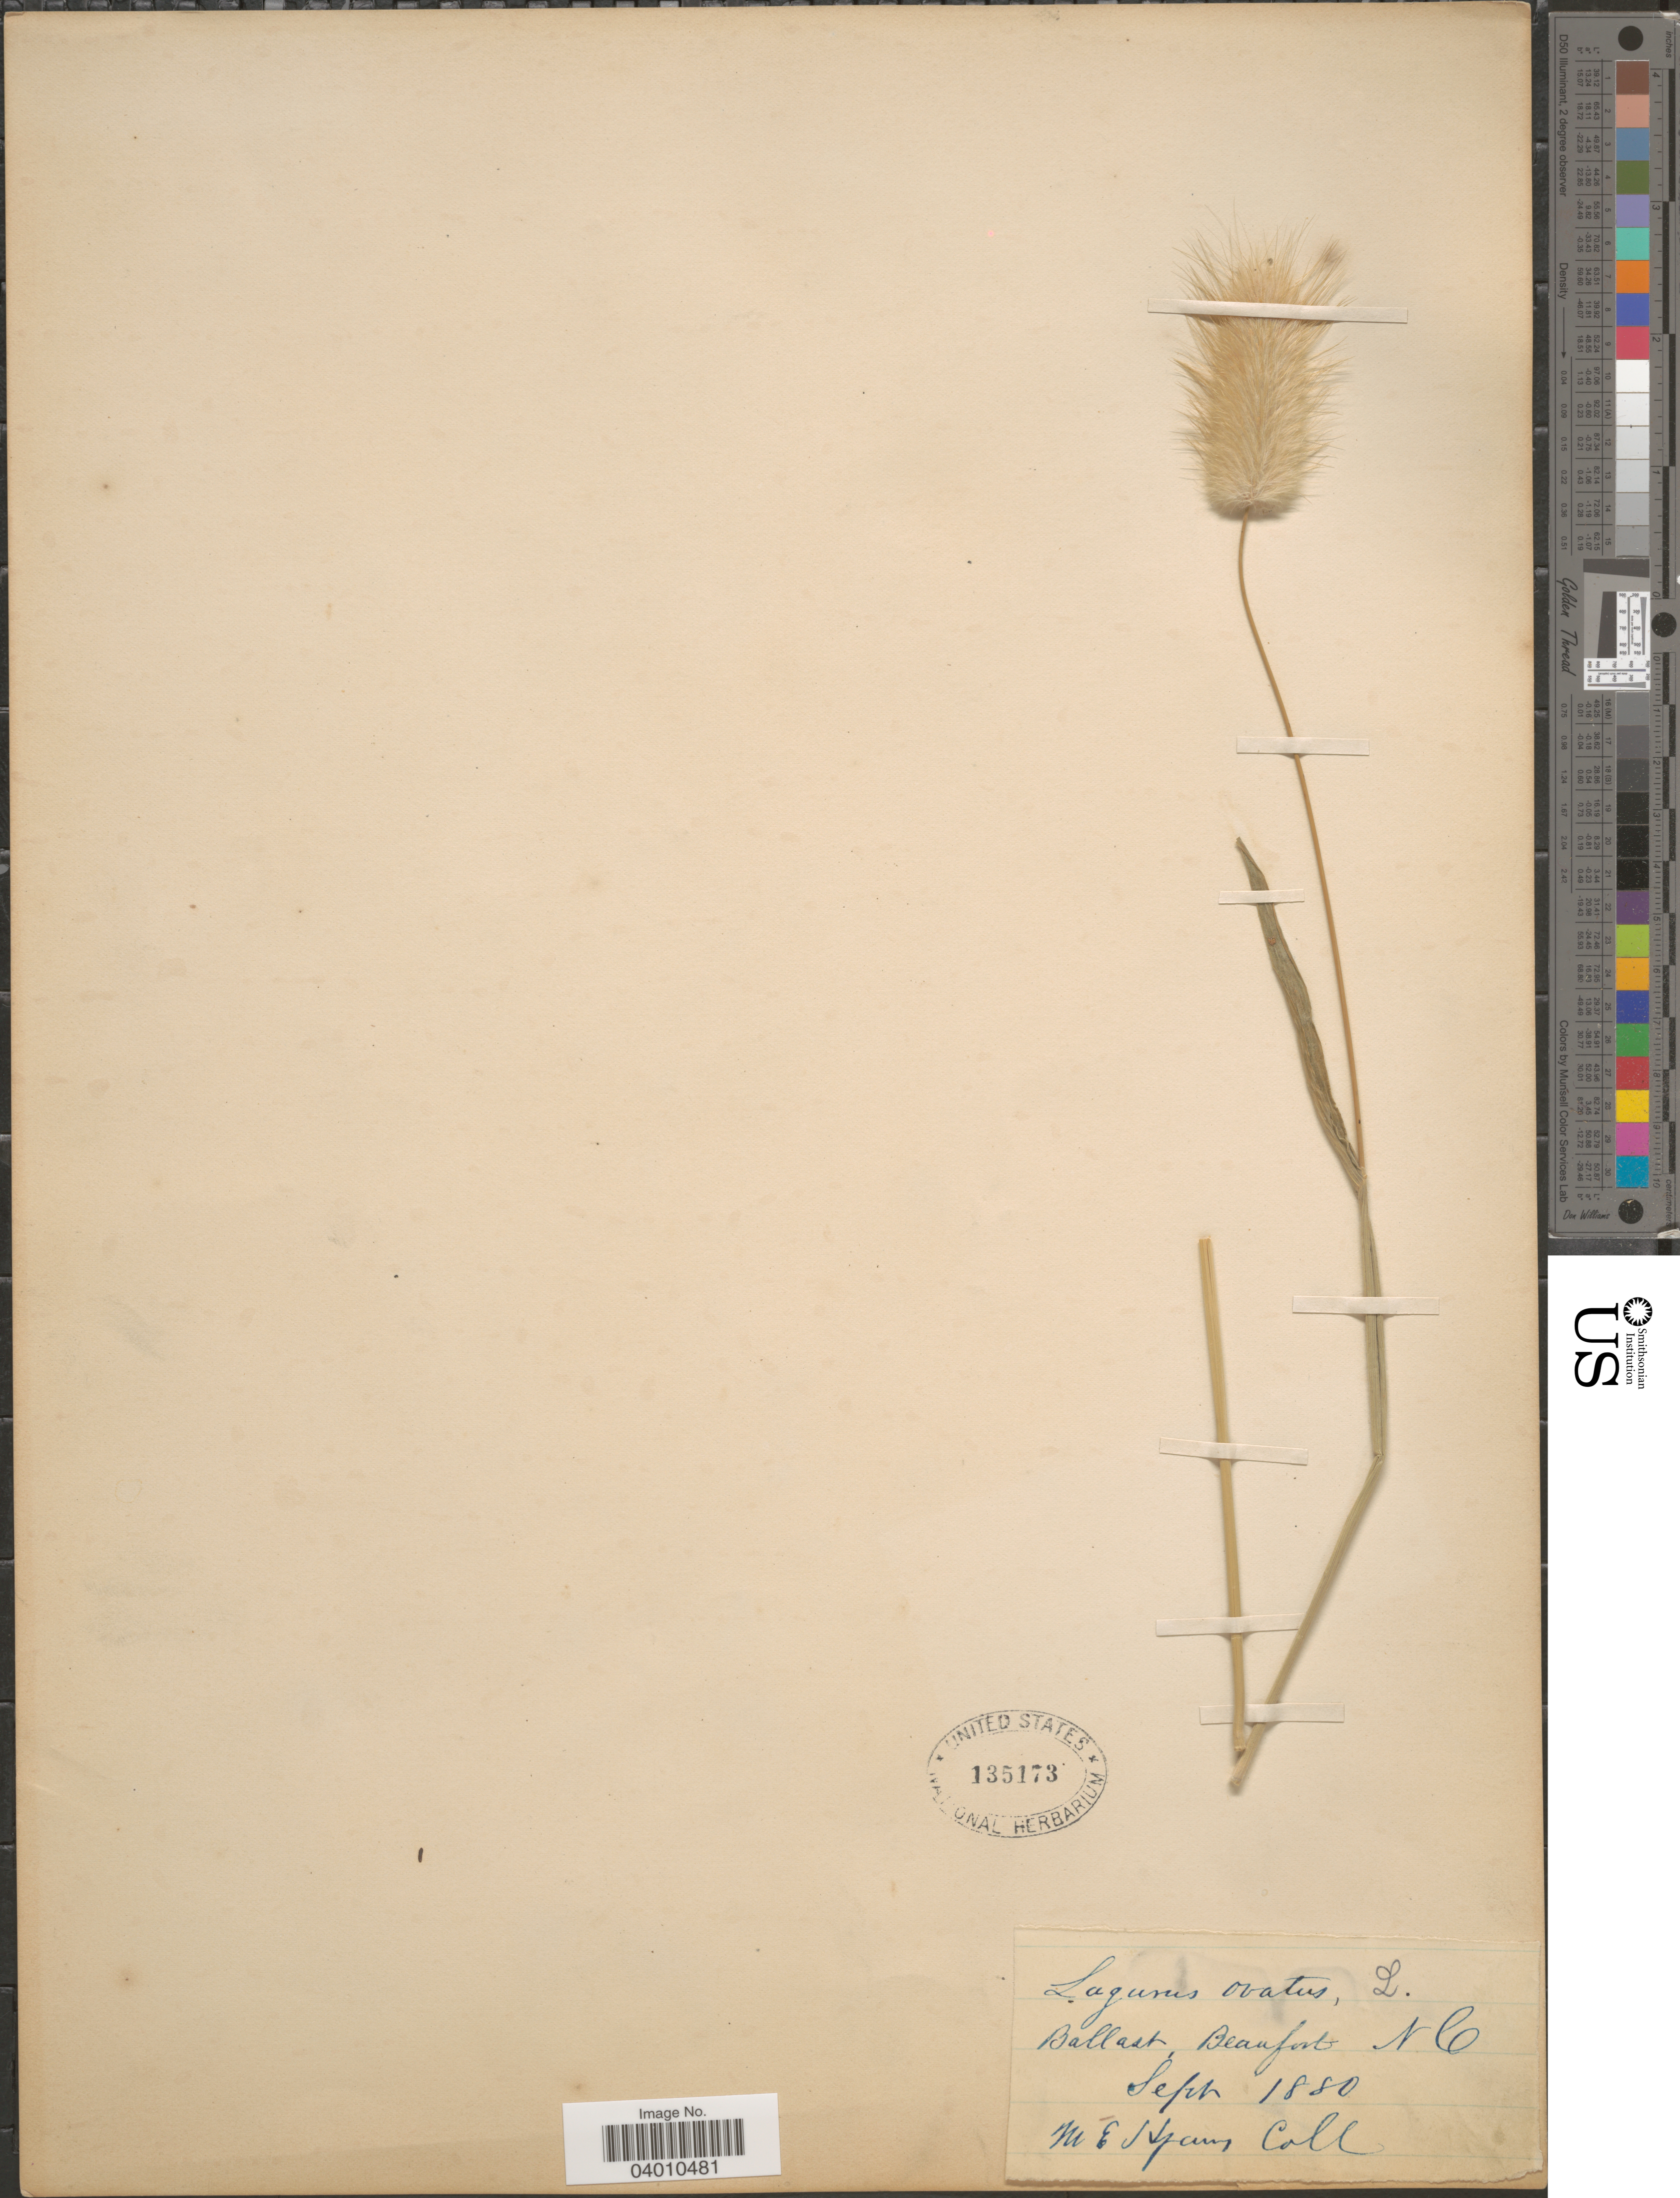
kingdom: Plantae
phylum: Tracheophyta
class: Liliopsida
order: Poales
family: Poaceae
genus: Lagurus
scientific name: Lagurus ovatus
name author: L.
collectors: M. E. Hyams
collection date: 1880-09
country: United States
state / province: North Carolina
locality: Ballast, Beaufort.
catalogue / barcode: US 135173